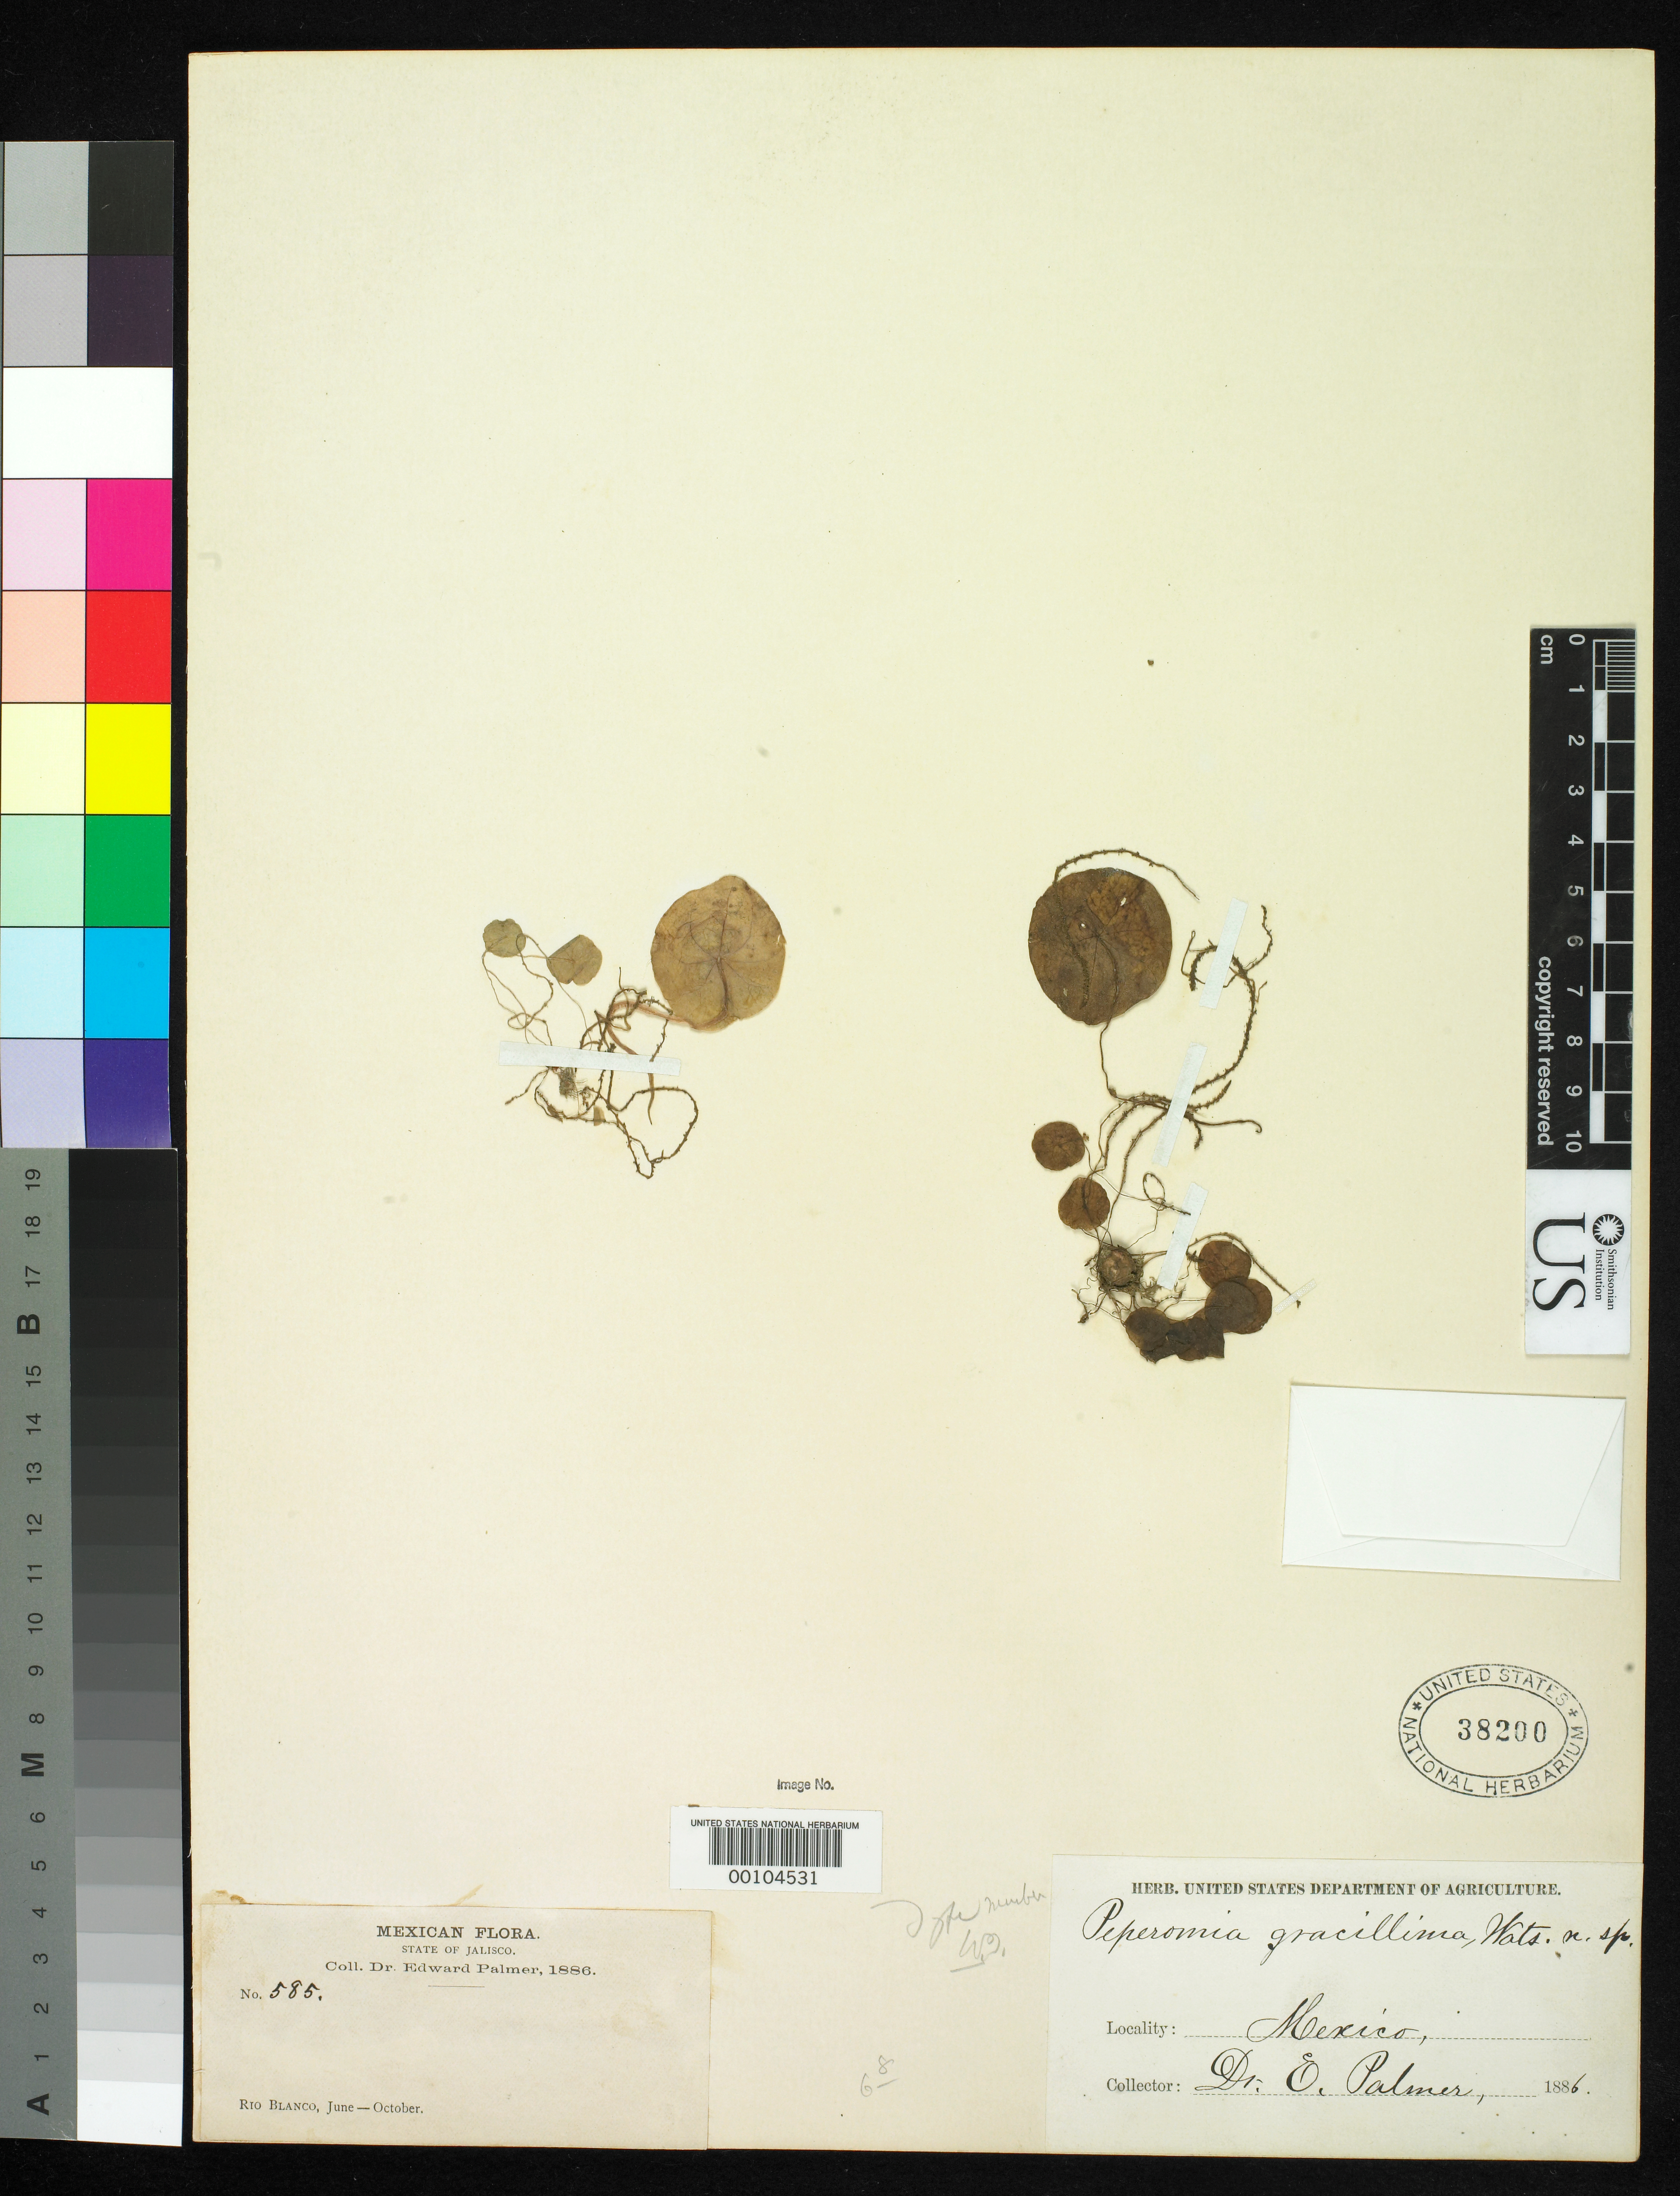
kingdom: Plantae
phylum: Tracheophyta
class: Magnoliopsida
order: Piperales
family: Piperaceae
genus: Peperomia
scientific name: Peperomia gracillima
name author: S. Watson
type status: Isotype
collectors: E. Palmer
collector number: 585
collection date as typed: Sep 1886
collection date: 1886-09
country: Mexico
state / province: Jalisco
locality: Rio Blanco.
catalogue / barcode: US 38200